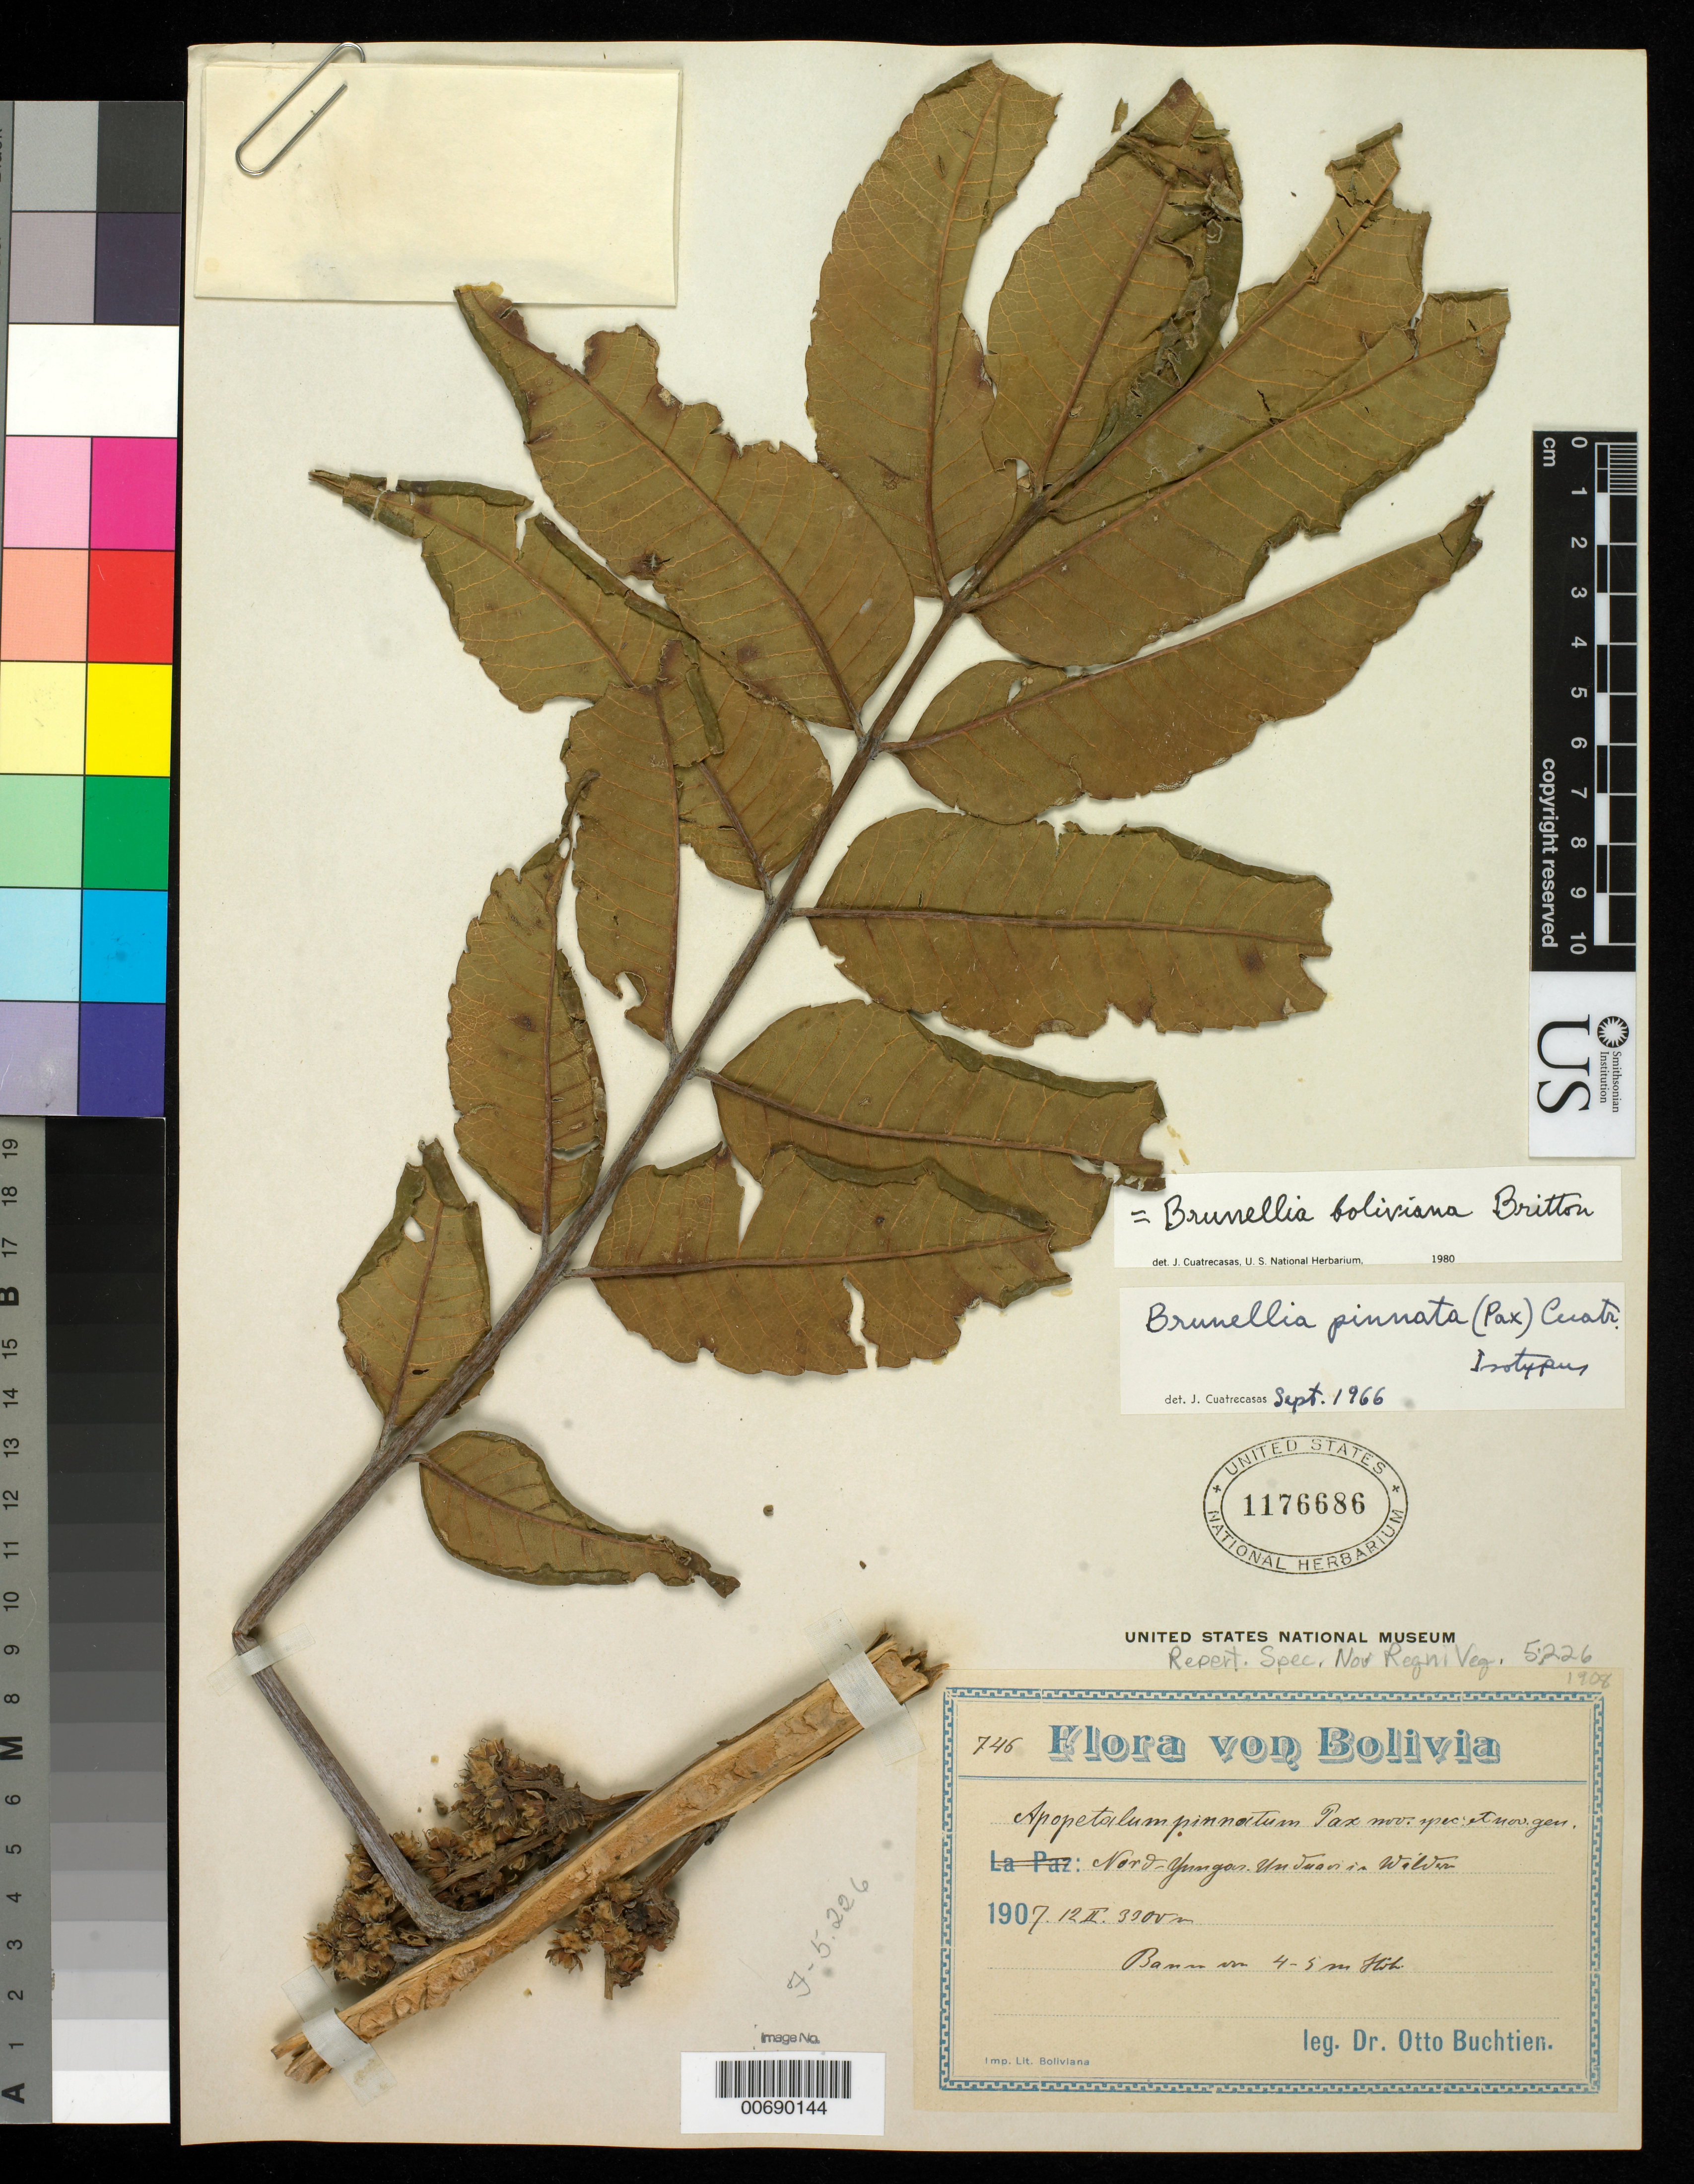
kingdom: Plantae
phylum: Tracheophyta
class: Magnoliopsida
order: Oxalidales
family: Brunelliaceae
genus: Apopetalum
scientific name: Apopetalum pinnatum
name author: Pax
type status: Isolectotype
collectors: O. Buchtien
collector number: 746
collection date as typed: Feb 1907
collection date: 1907-02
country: Bolivia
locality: NErn Yungas Mountains, Unduavi.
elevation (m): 3300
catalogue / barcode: US 1176686